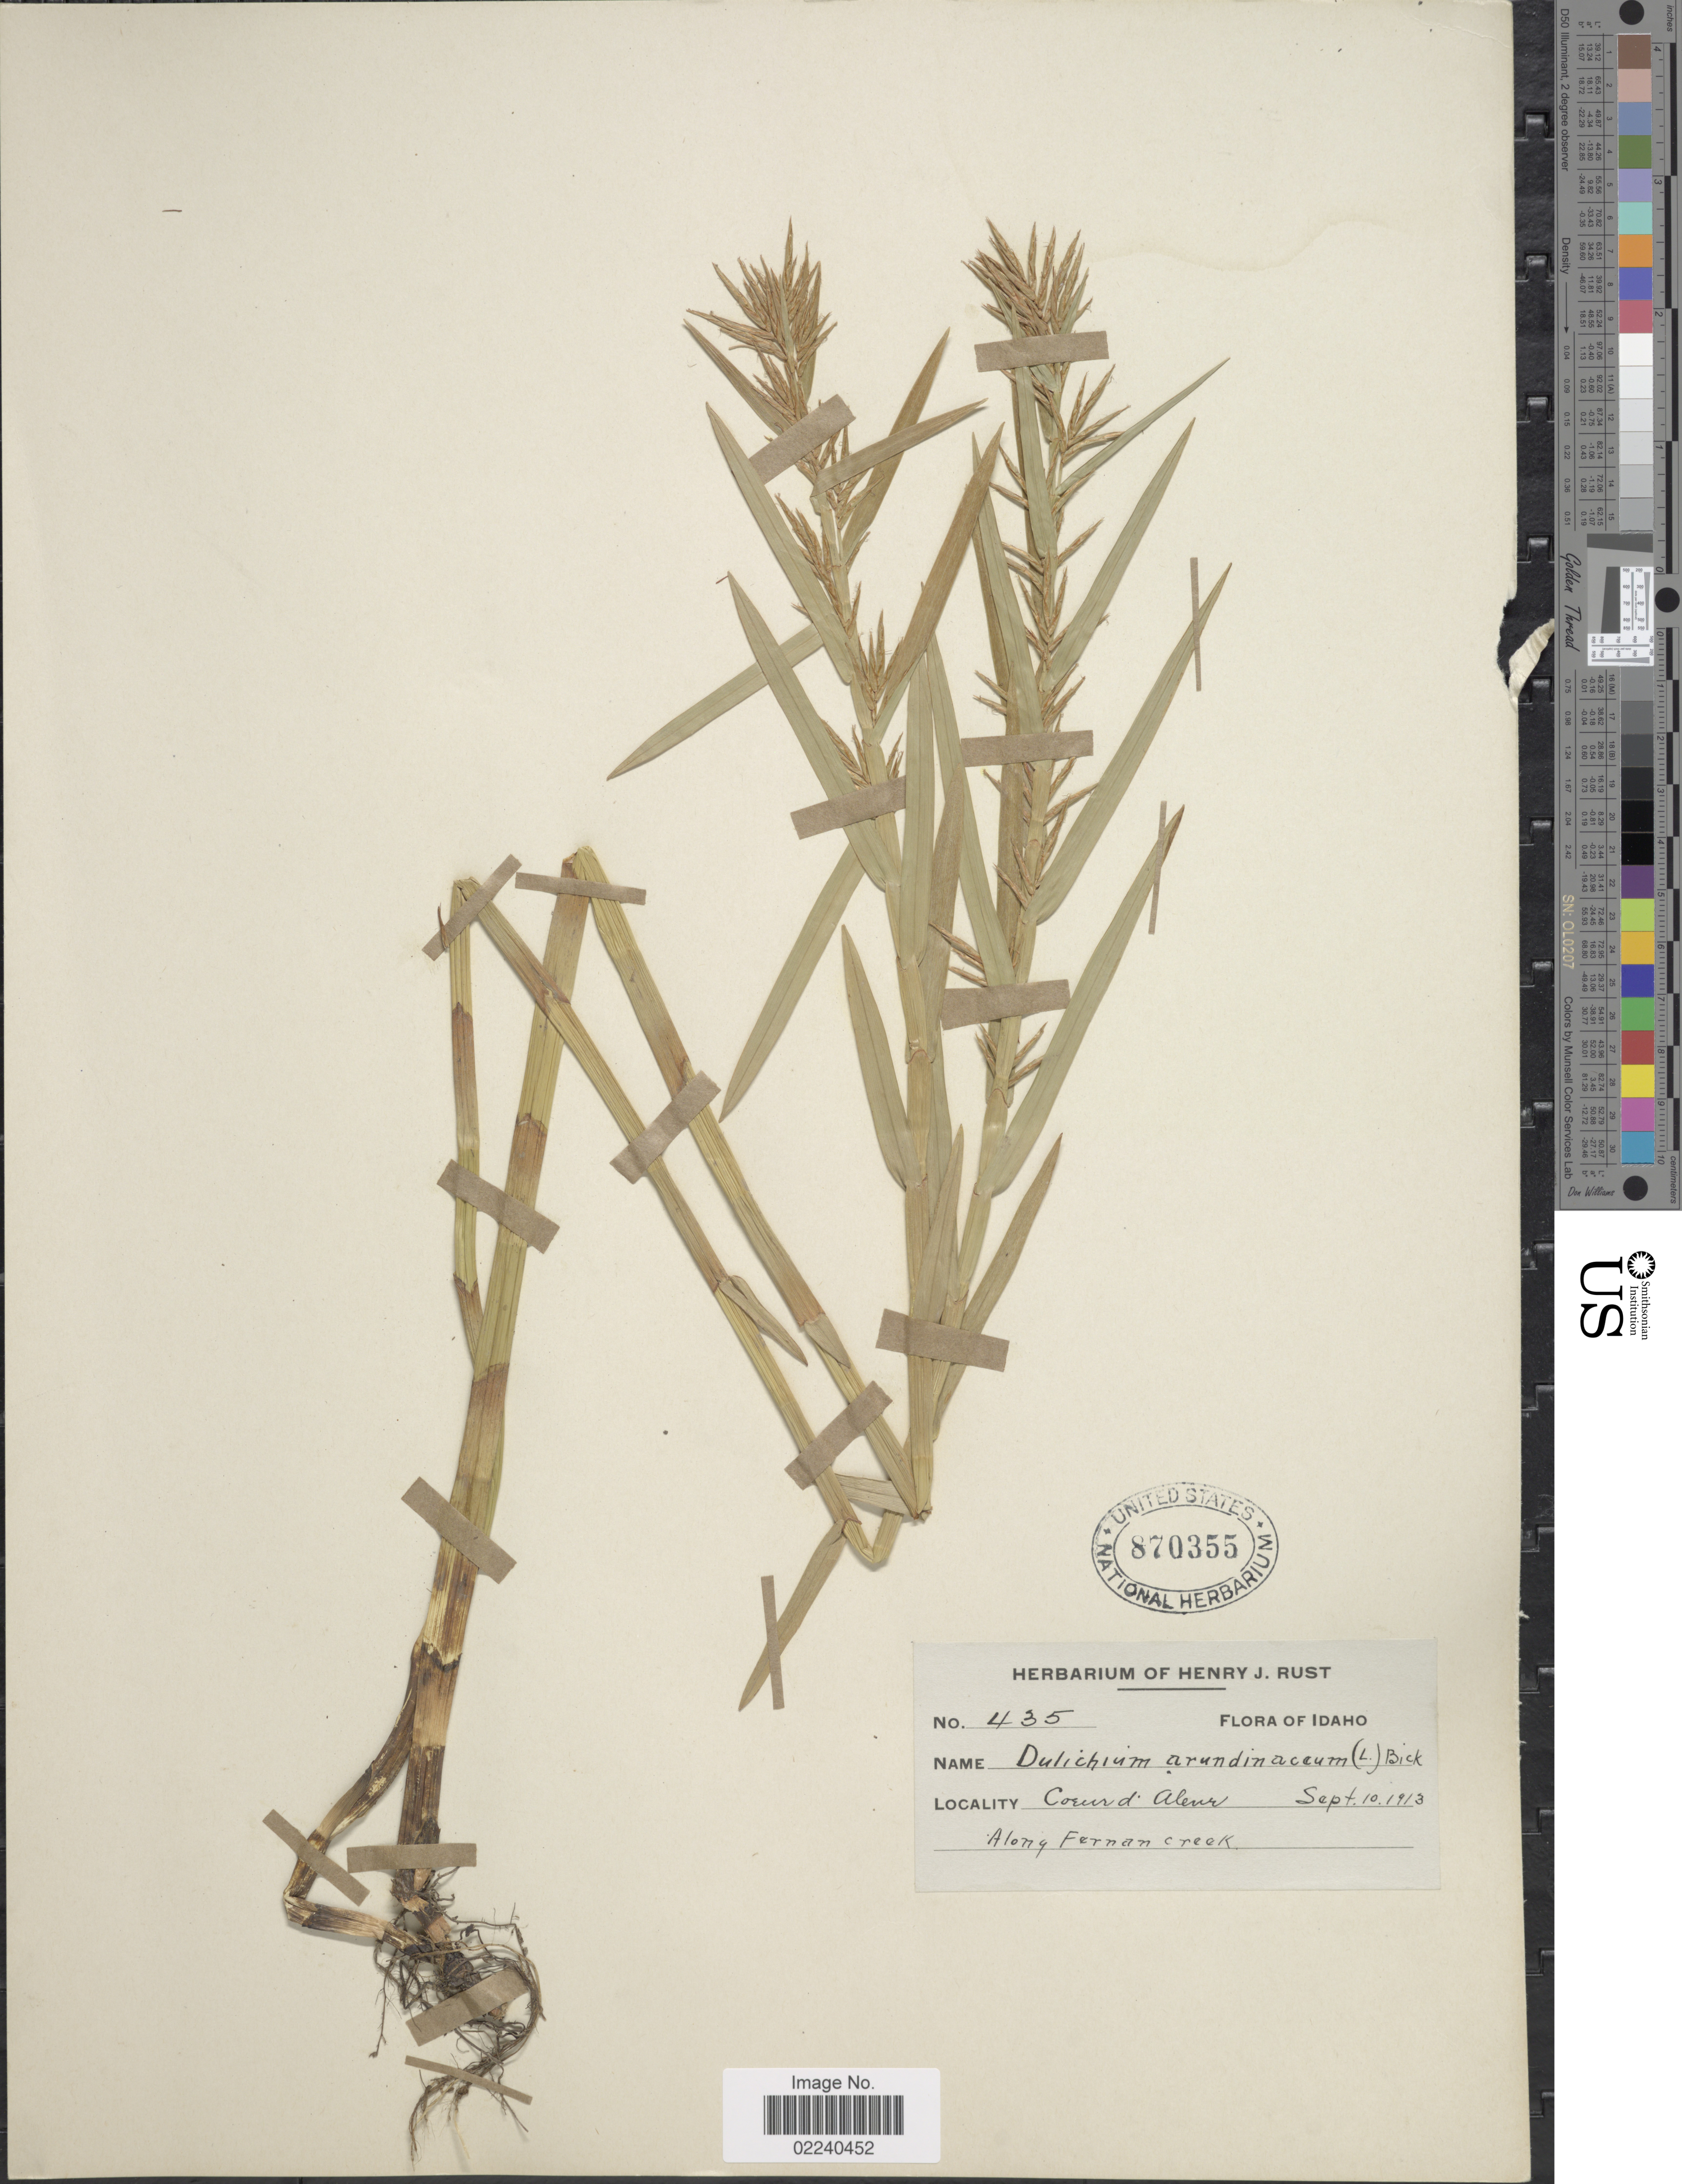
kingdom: Plantae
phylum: Tracheophyta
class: Liliopsida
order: Poales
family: Cyperaceae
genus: Dulichium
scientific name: Dulichium arundinaceum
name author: (L.) Britton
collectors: ex herb. Henry J. Rust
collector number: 435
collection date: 1913-09-10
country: United States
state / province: Idaho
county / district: Kootenai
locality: Coeur d'Alene, Along Fernan Creek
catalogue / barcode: US 870355